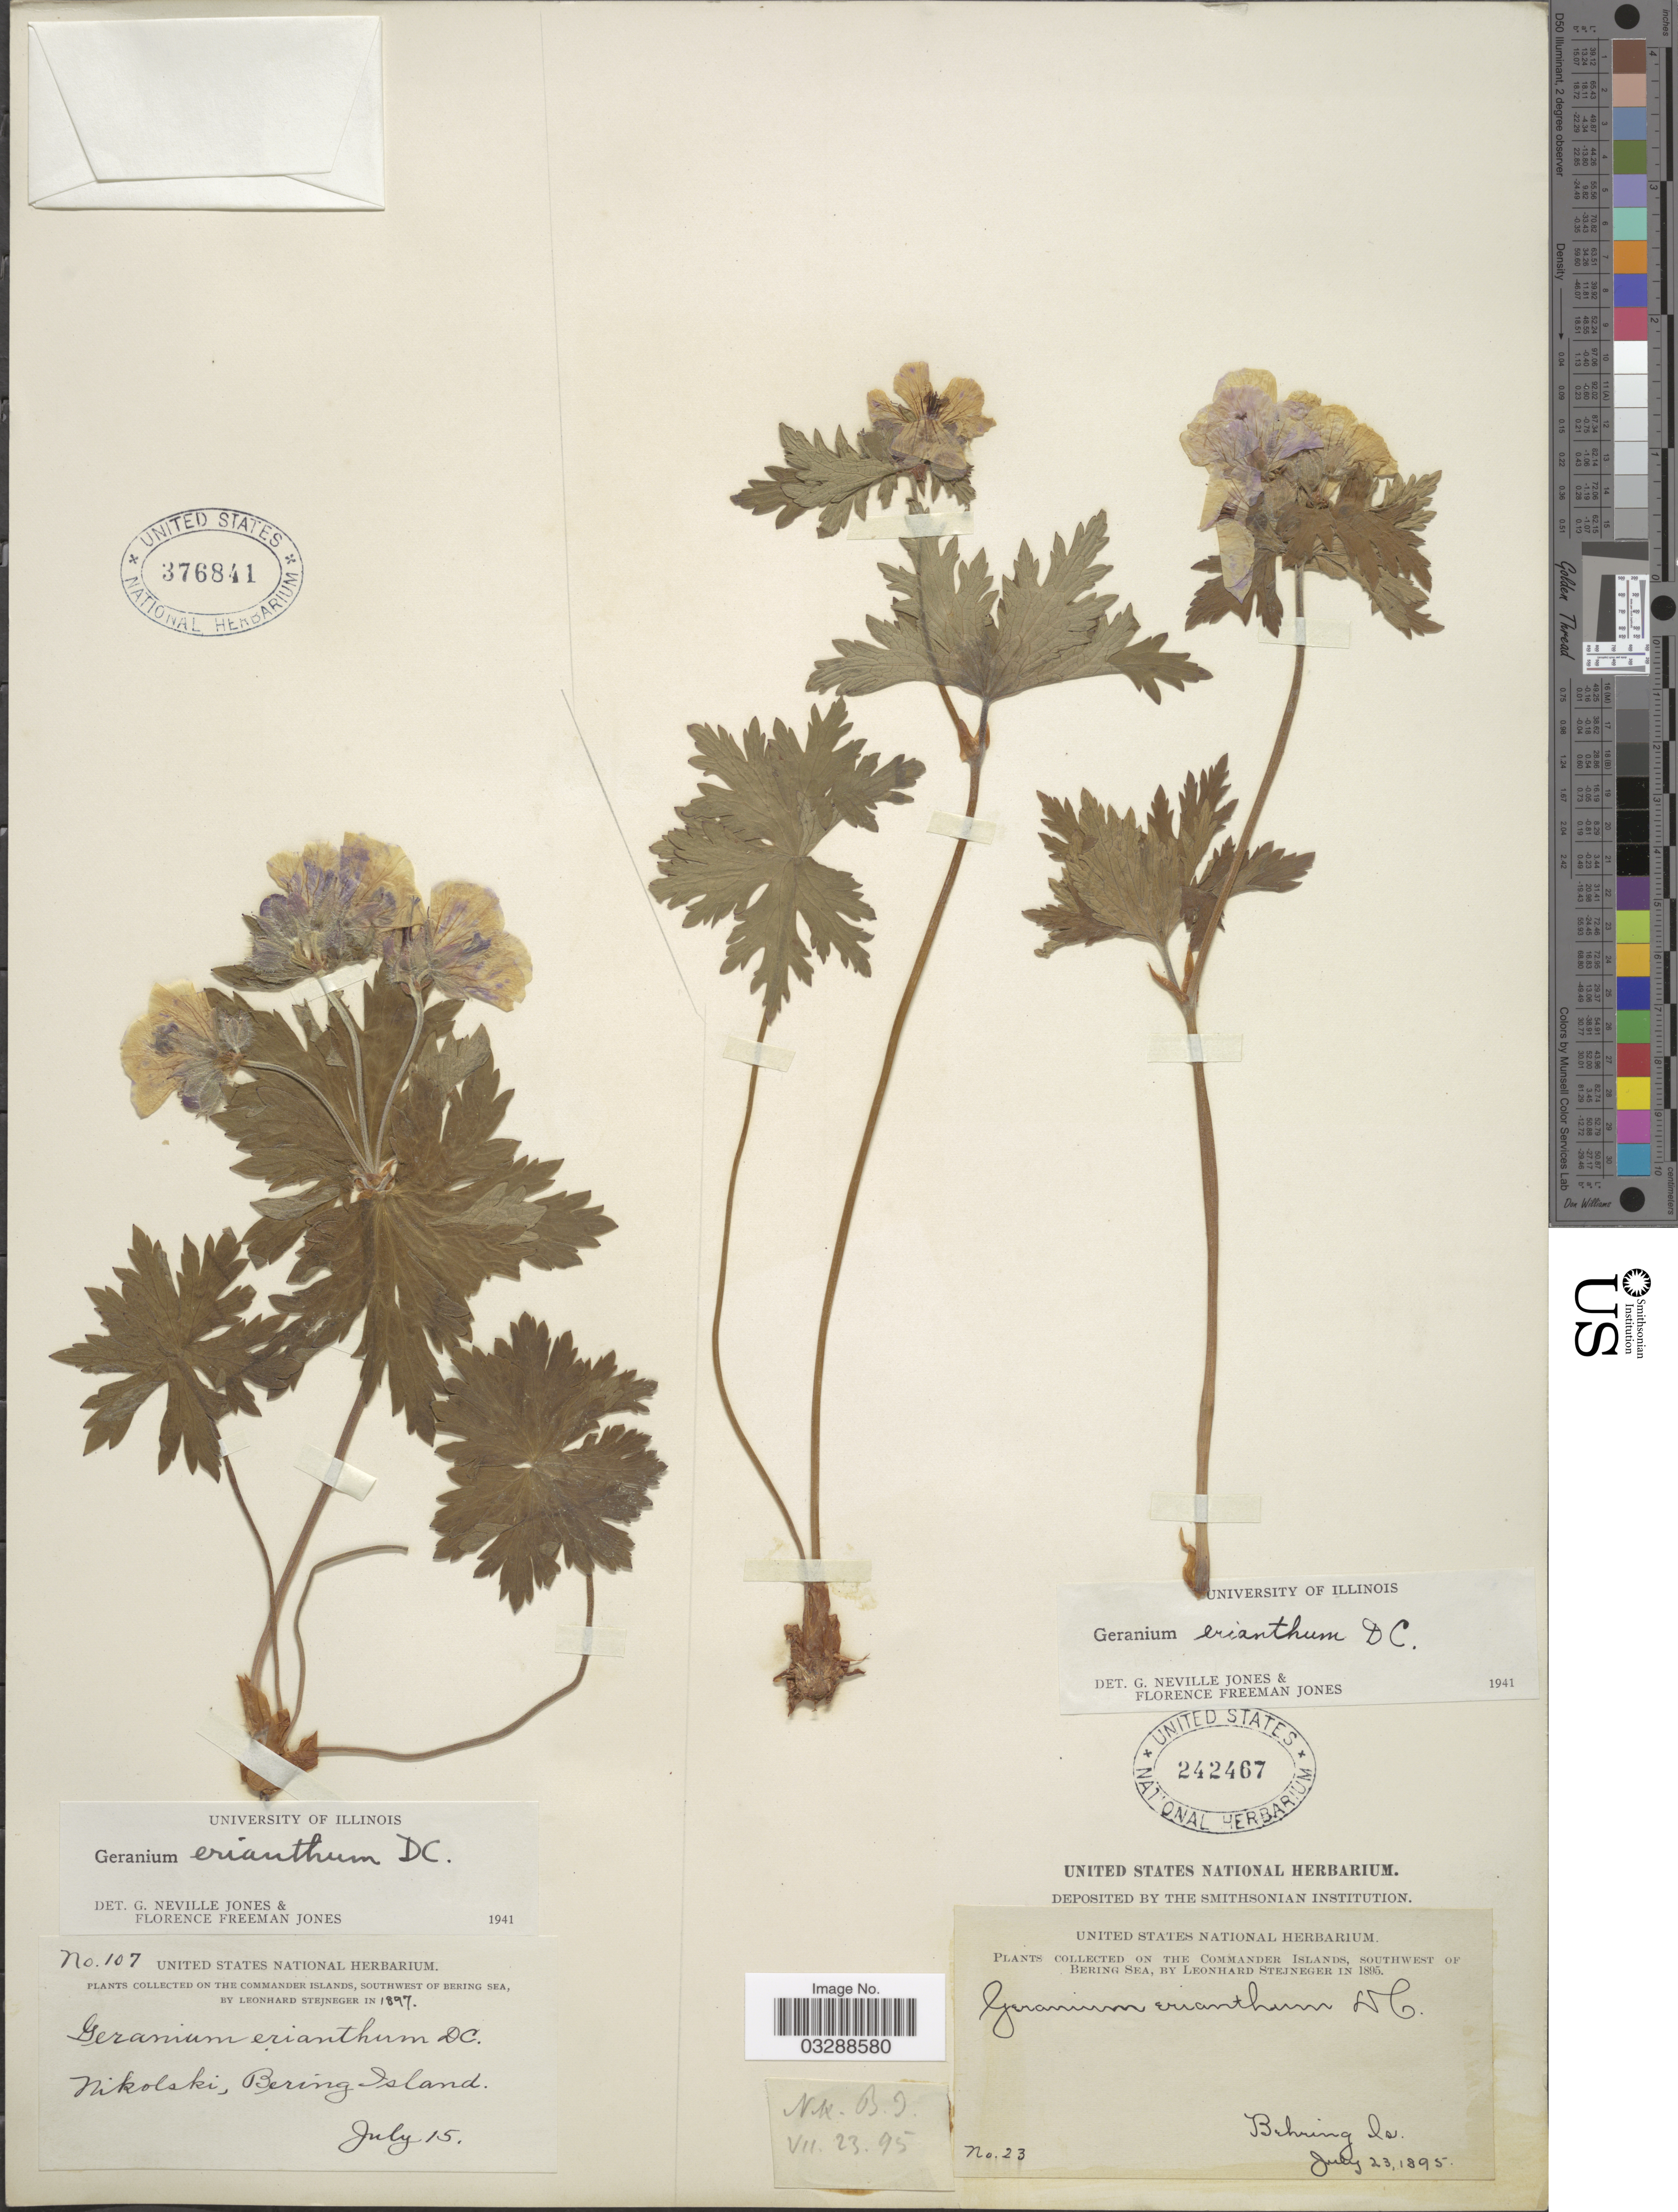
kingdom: Plantae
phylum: Tracheophyta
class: Magnoliopsida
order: Geraniales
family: Geraniaceae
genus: Geranium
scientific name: Geranium erianthum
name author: DC.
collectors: L. Stejneger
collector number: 23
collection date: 1895-07-23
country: Russian Federation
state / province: Kamchatka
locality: Commander Islands, southwest of Bering Sea, Bering Is.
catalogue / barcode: US 242467-2